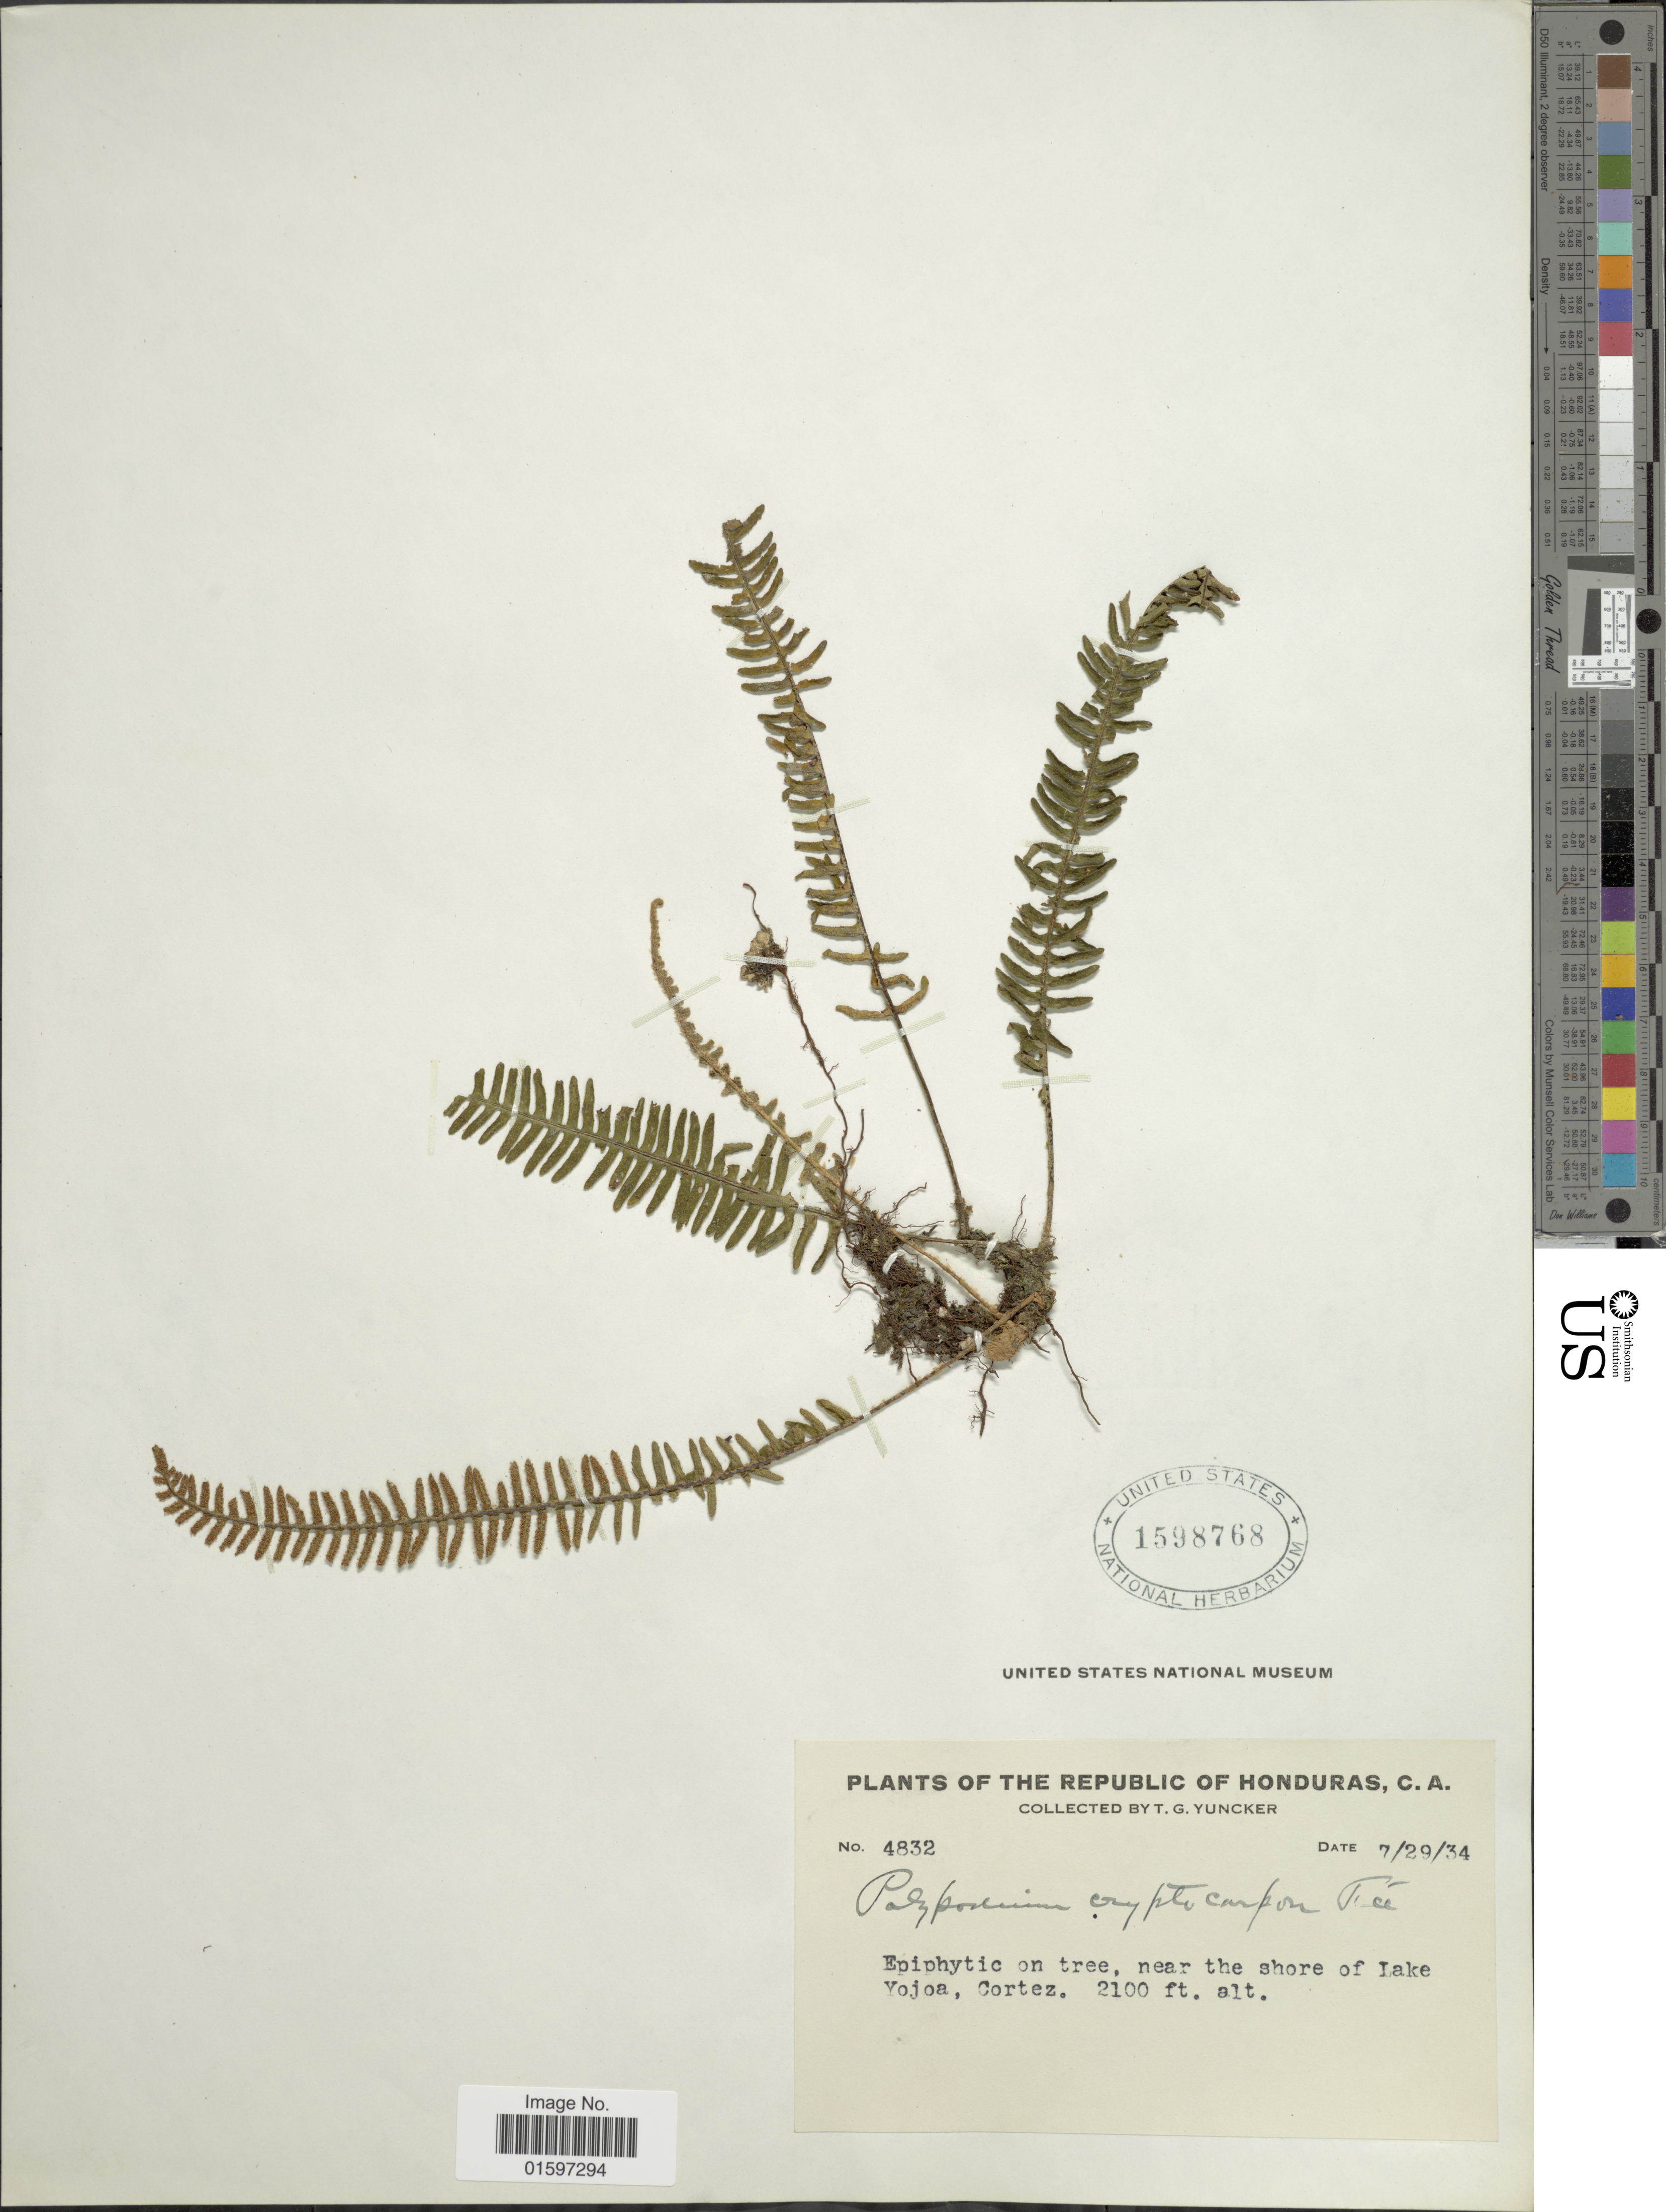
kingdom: Plantae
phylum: Tracheophyta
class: Polypodiopsida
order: Polypodiales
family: Polypodiaceae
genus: Pleopeltis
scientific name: Pleopeltis cryptocarpa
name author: (Fée) A.R. Sm. & Tejero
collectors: T. G. Yuncker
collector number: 4832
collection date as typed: Transcribed d/m/y: 29/7/34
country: Honduras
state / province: Cortés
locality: Republic of Honduras, C. A., near the shore of Lake Yojoa, Cortez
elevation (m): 640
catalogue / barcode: US 1598768